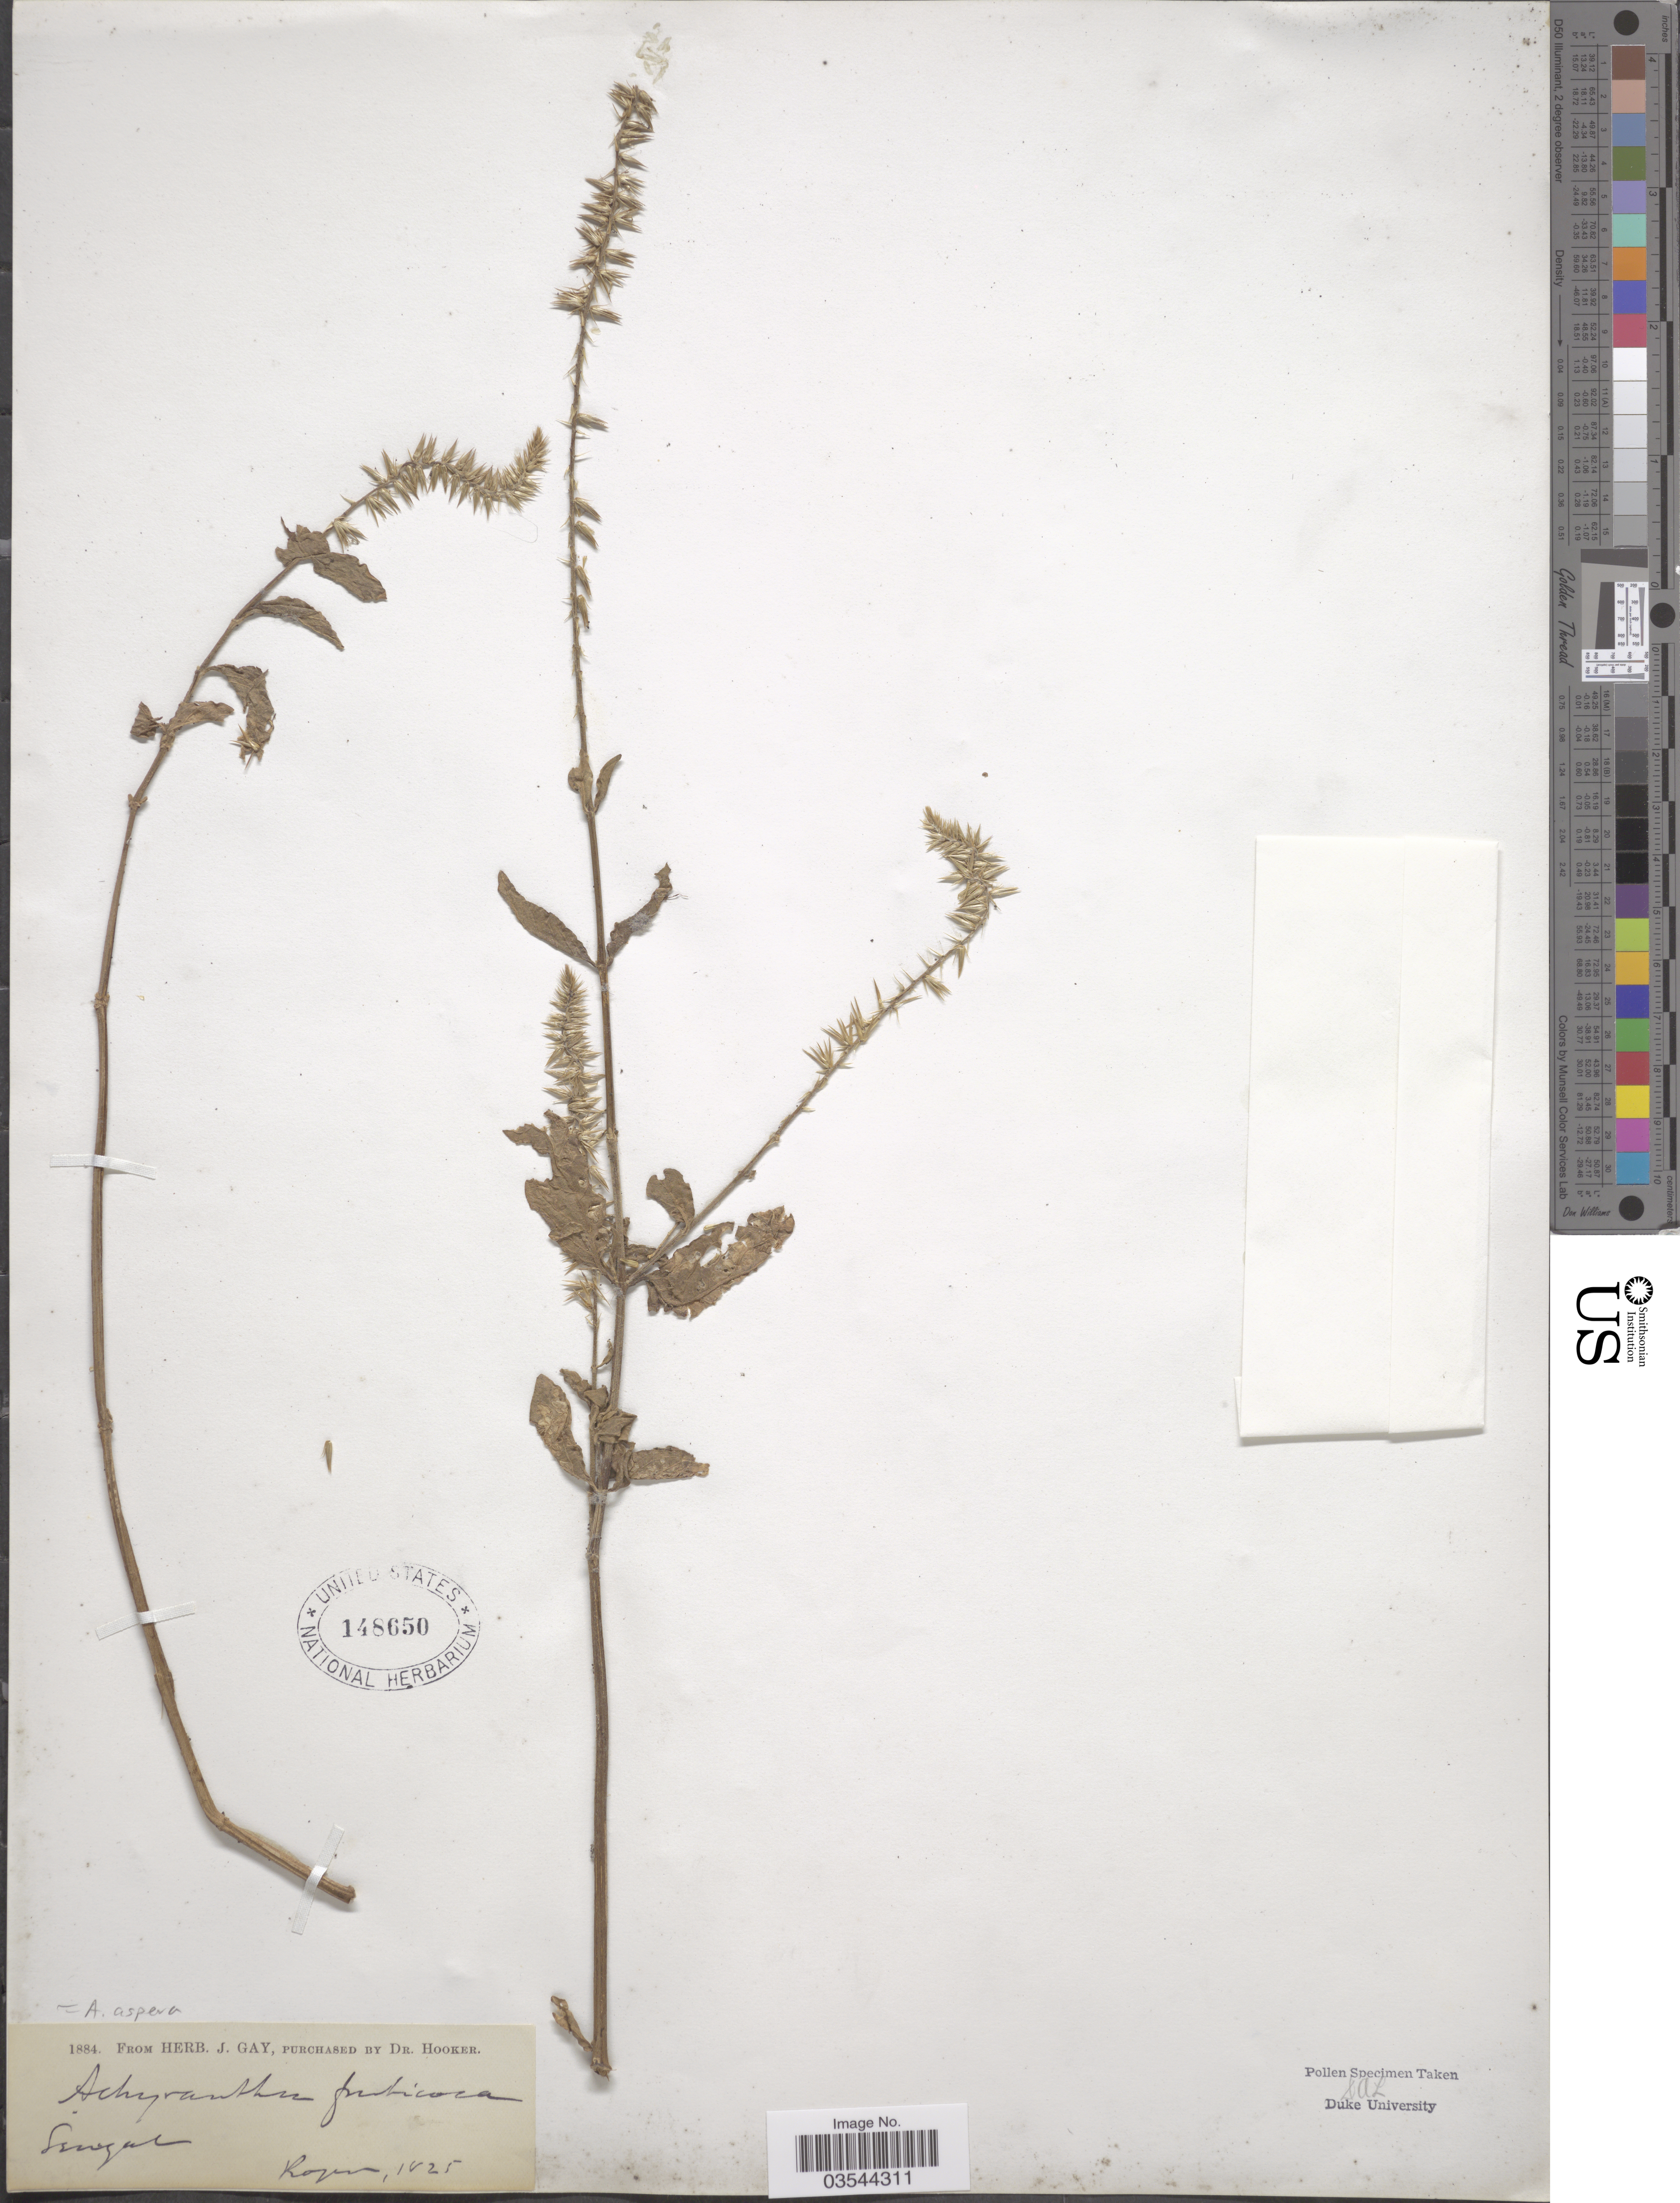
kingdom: Plantae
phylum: Tracheophyta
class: Magnoliopsida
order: Caryophyllales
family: Amaranthaceae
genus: Achyranthes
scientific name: Achyranthes aspera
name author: L.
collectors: -. Roger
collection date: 1825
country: Senegal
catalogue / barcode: US 148650